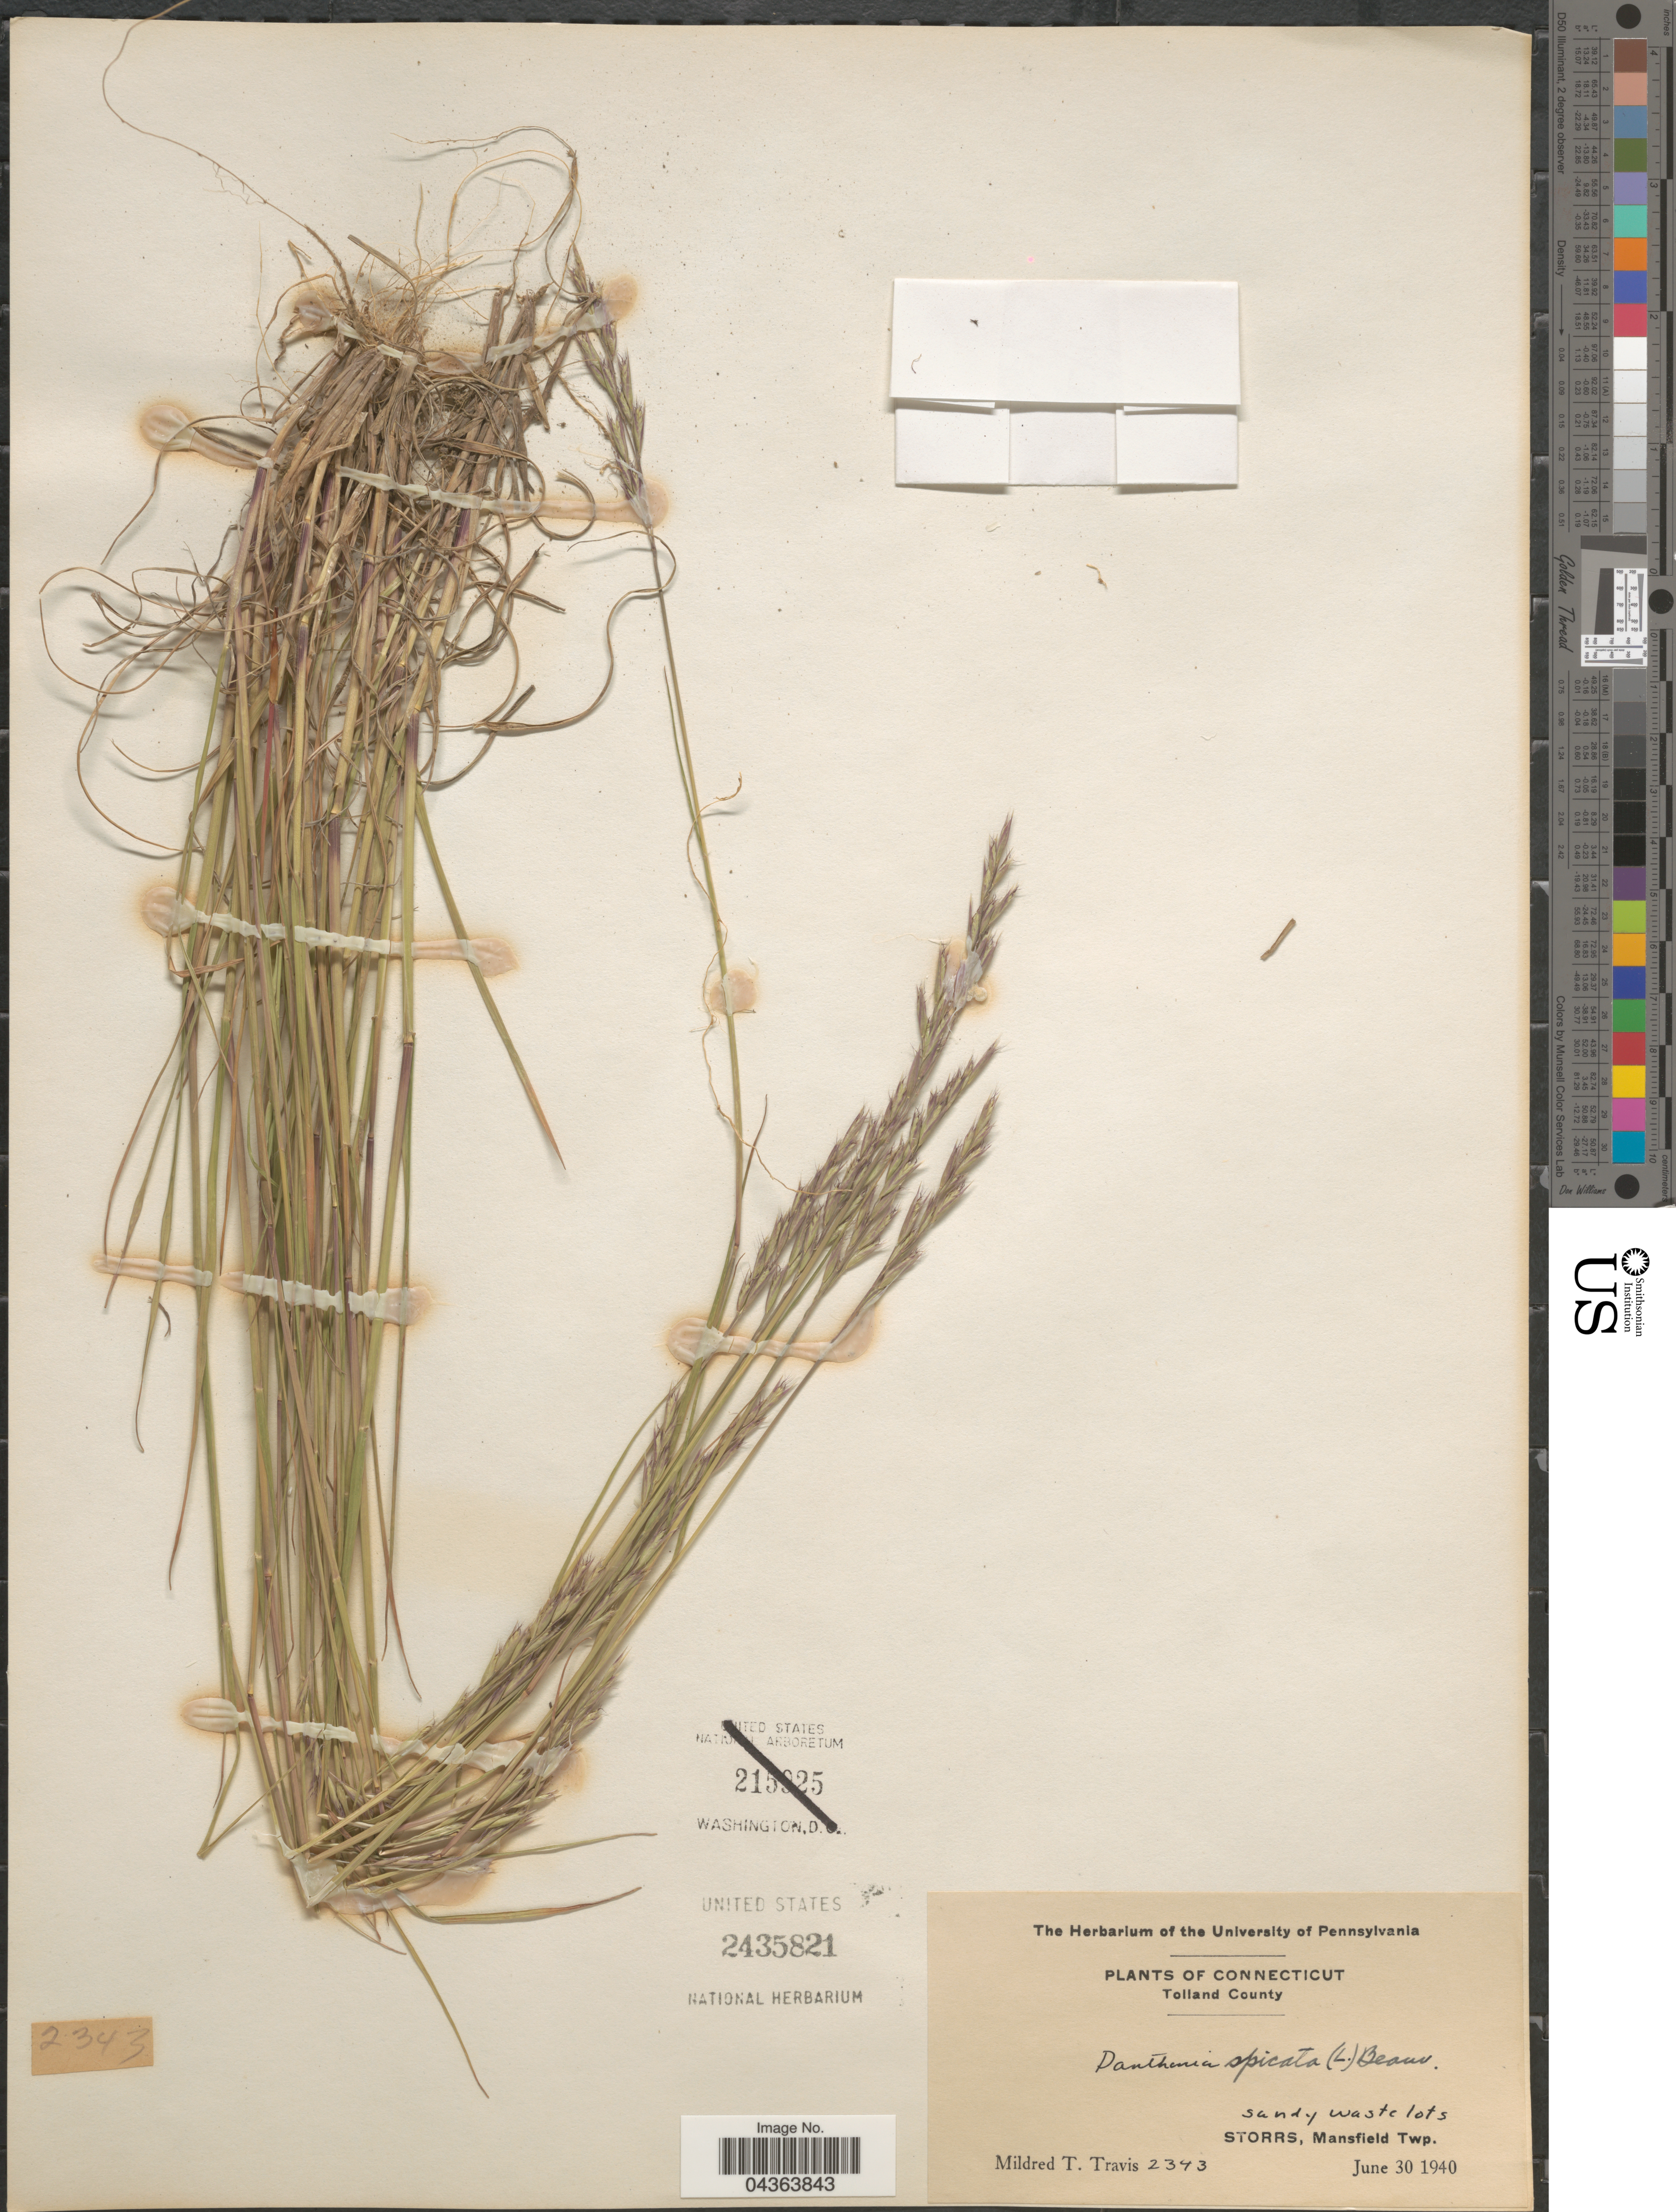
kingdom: Plantae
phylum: Tracheophyta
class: Liliopsida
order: Poales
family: Poaceae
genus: Danthonia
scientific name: Danthonia spicata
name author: (L.) P. Beauv. ex Roem. & Schult.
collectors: M. Travis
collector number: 2343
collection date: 1940-06-30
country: United States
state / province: Connecticut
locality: Tolland County. Storrs, Mansfield Twp.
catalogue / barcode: US 2435821